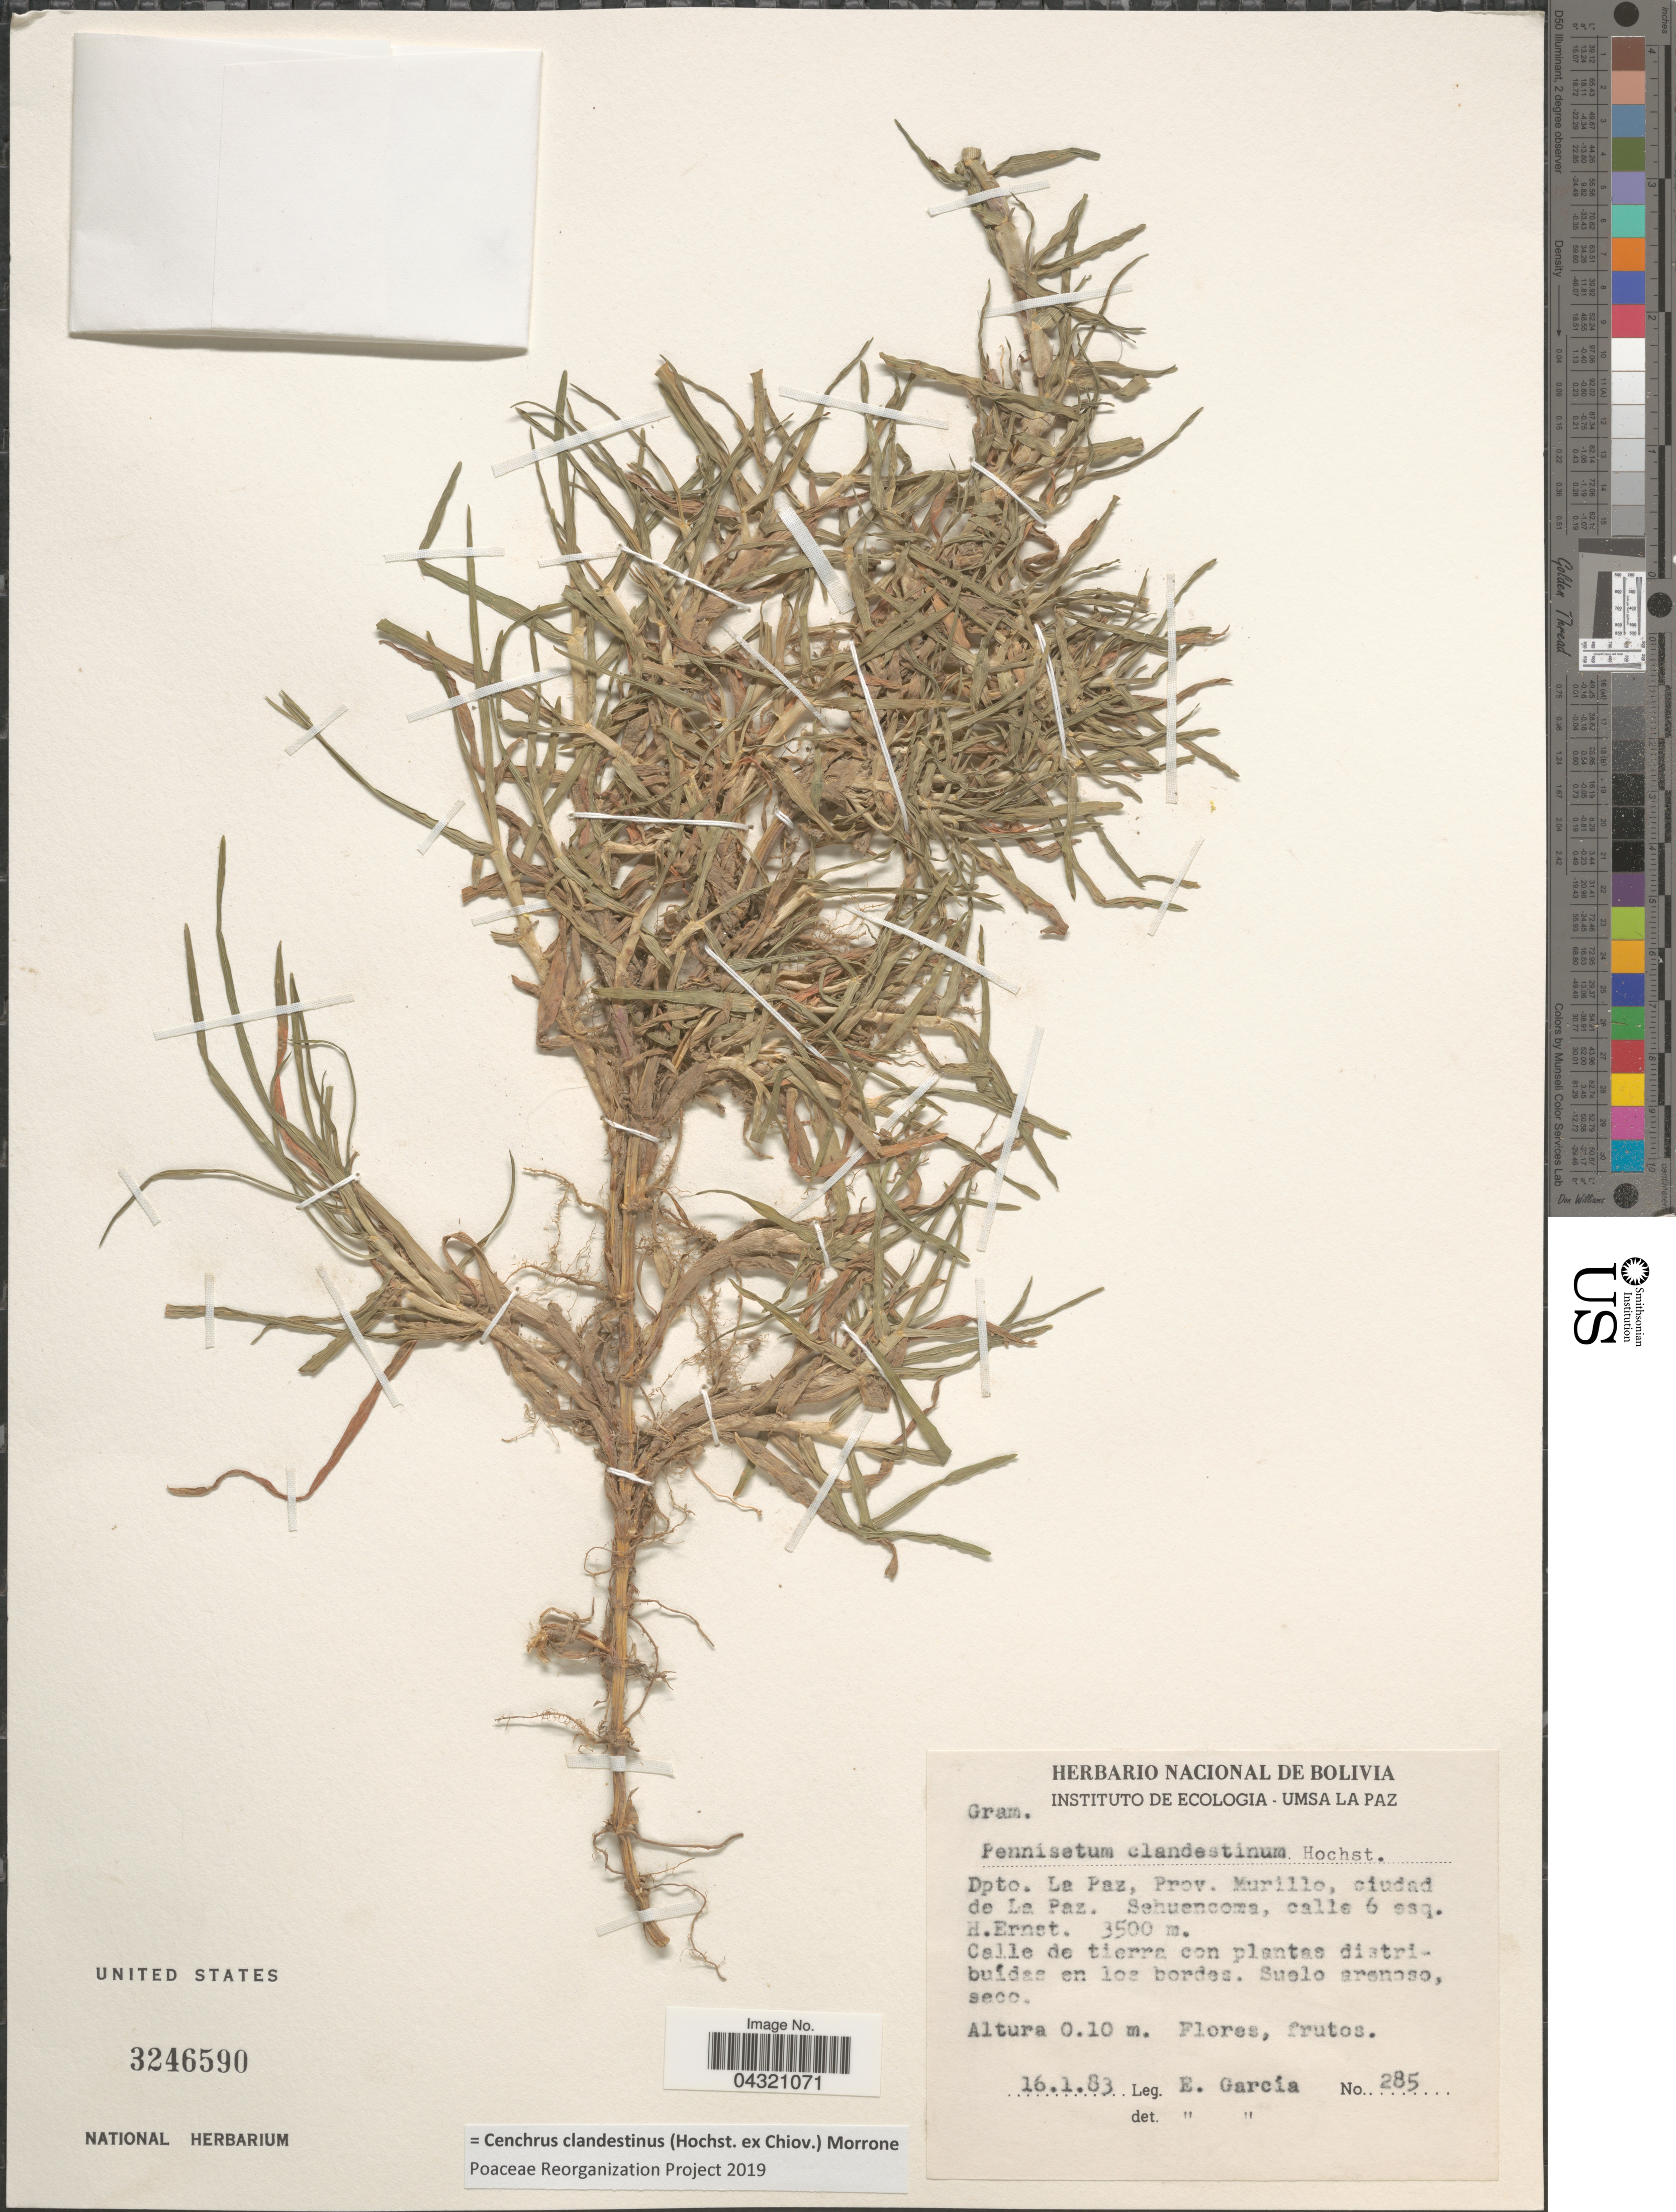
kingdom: Plantae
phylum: Tracheophyta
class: Liliopsida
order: Poales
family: Poaceae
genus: Cenchrus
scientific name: Cenchrus clandestinus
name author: (Hochst. & Chiov.) Morrone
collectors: E. Garcia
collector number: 285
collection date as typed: Transcribed d/m/y: 16/1/83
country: Bolivia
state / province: La Paz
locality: Dpto. La Paz, Prov. Murillo, ciudad de La Paz. Sehuancoma, calle 6 ssq. H. Ernet.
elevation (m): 3500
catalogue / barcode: US 3246590